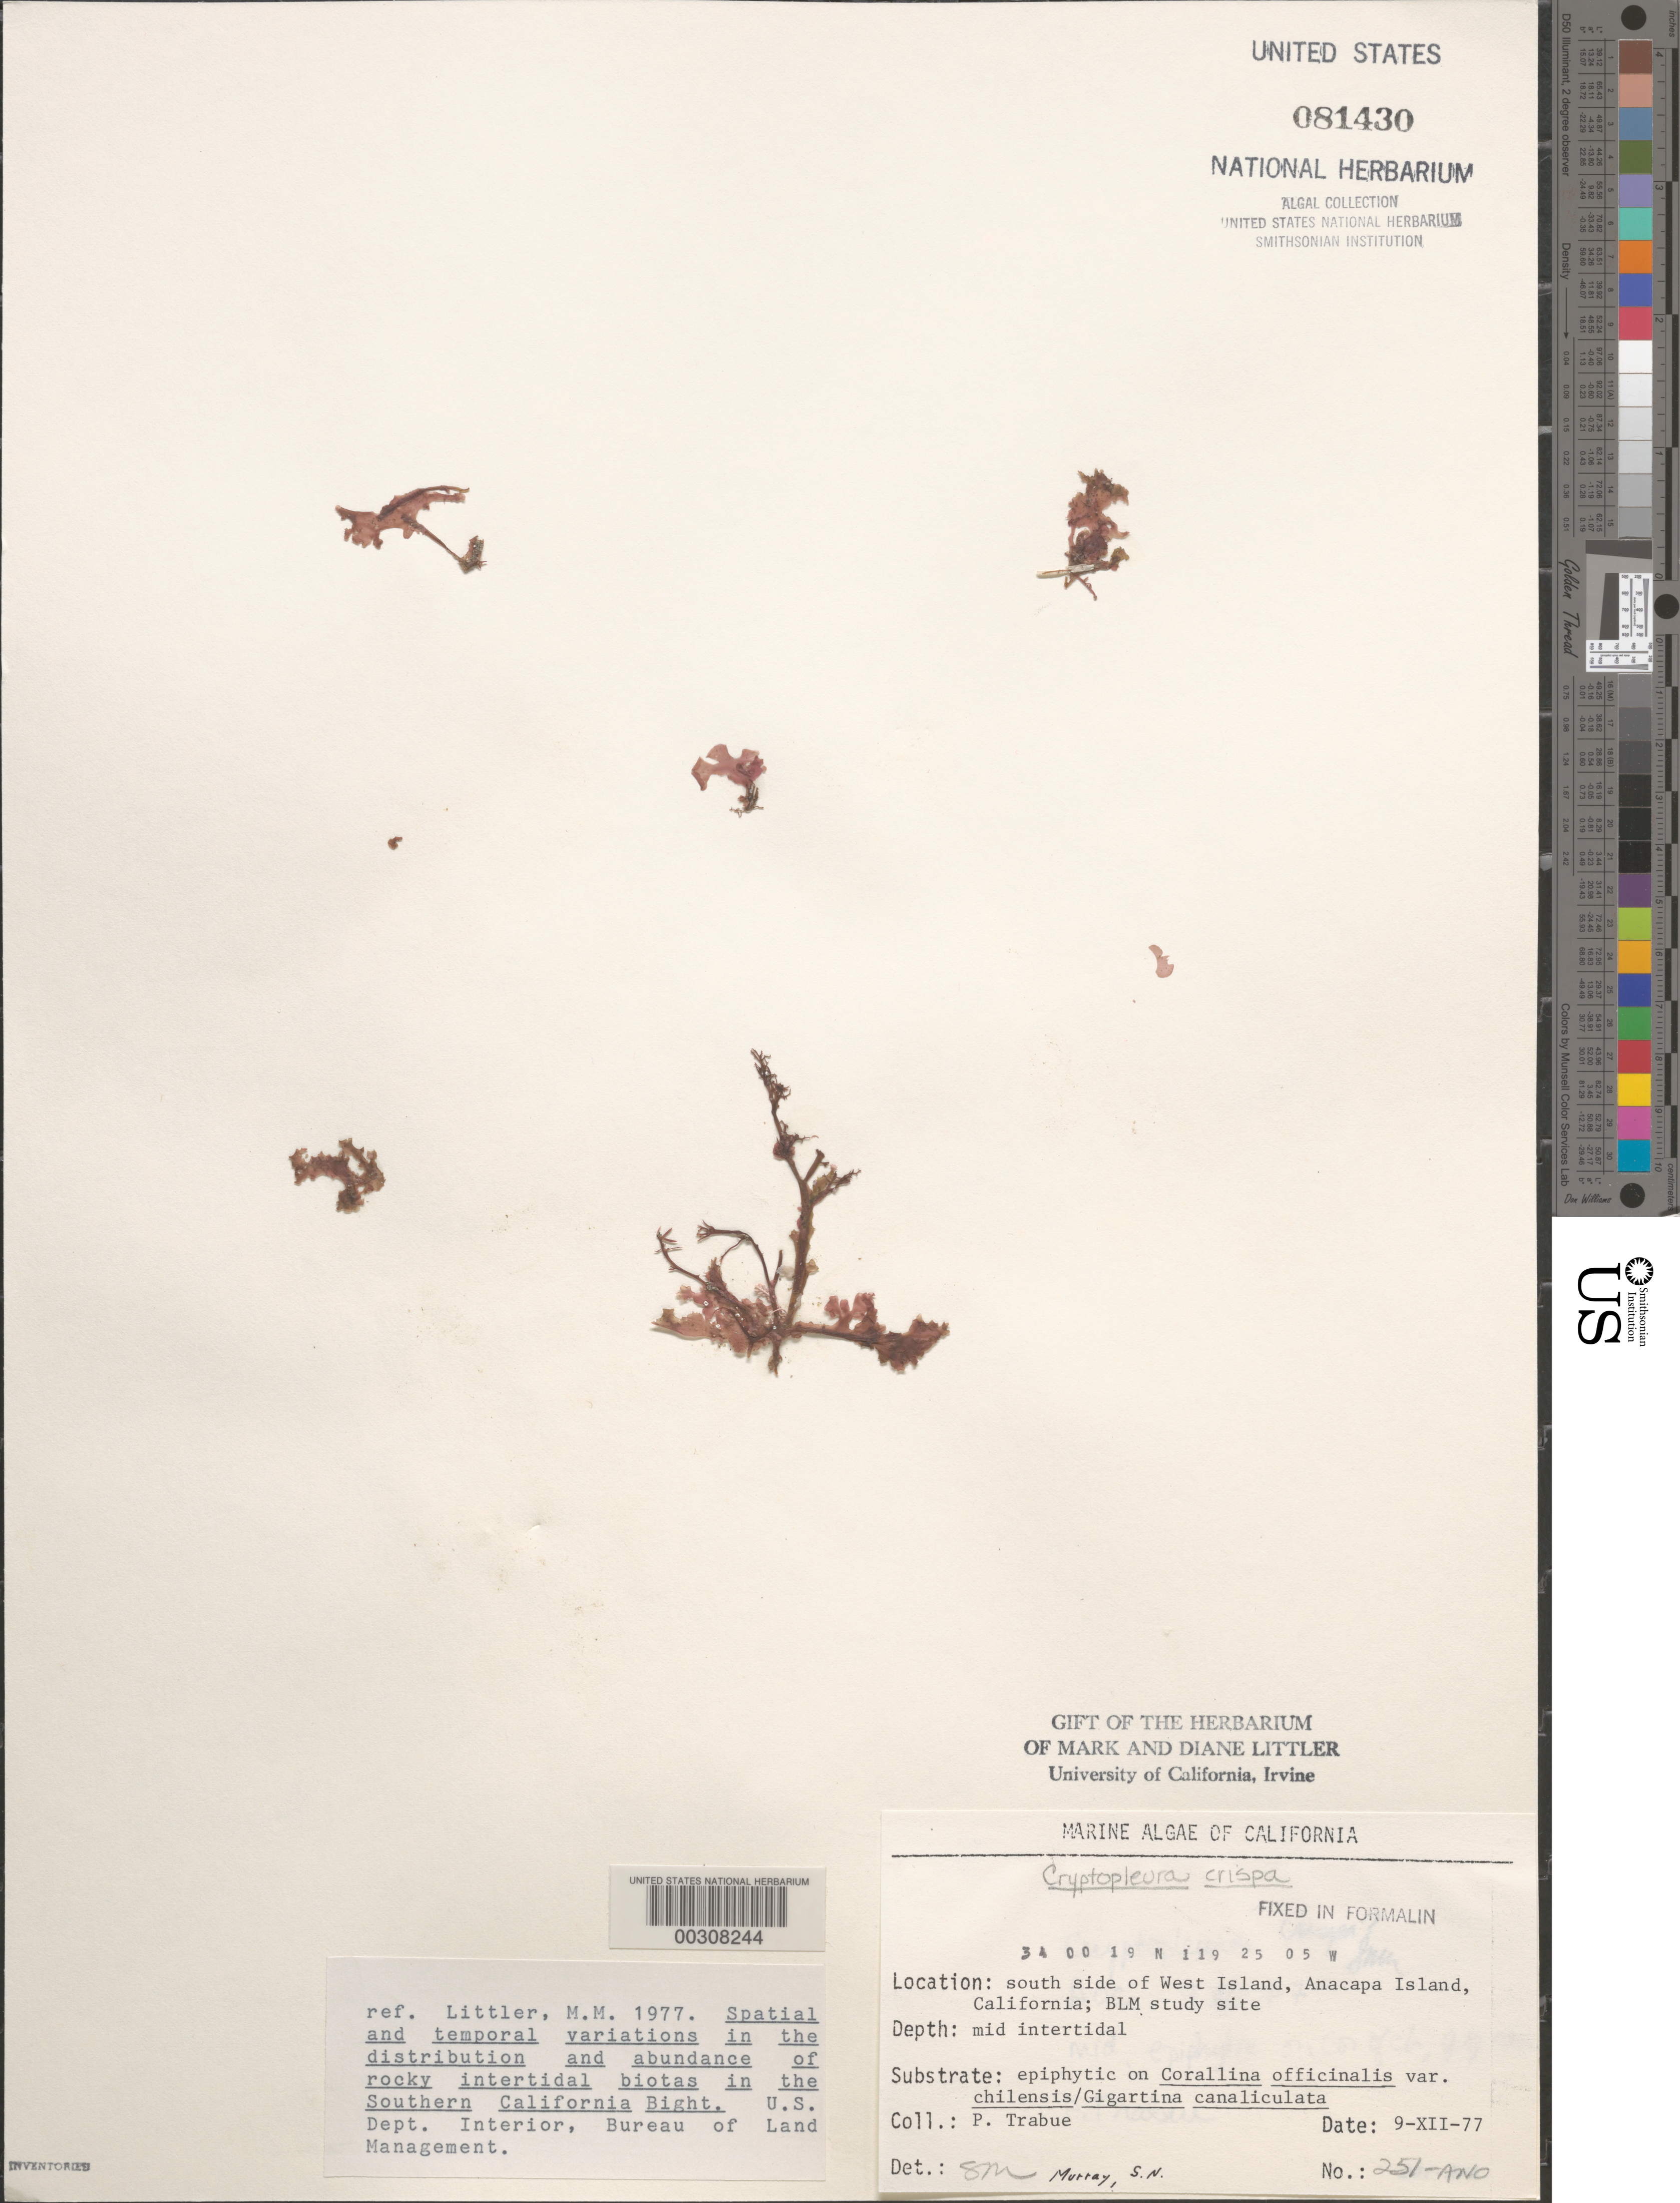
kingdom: Plantae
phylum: Rhodophyta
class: Florideophyceae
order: Ceramiales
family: Delesseriaceae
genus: Cryptopleura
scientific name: Cryptopleura crispa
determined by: Murray, S. N.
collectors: P. J. Trabue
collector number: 251-ANO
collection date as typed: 09 Dec 1977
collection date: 1977-12-09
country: United States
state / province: California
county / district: Ventura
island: Anacapa Island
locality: South side of west island, near Cat Rock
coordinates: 34 00 19 N, 119 25 05 W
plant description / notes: BLM-SOCALBIGHT Rocky Intertidal Survey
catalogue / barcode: US 81430